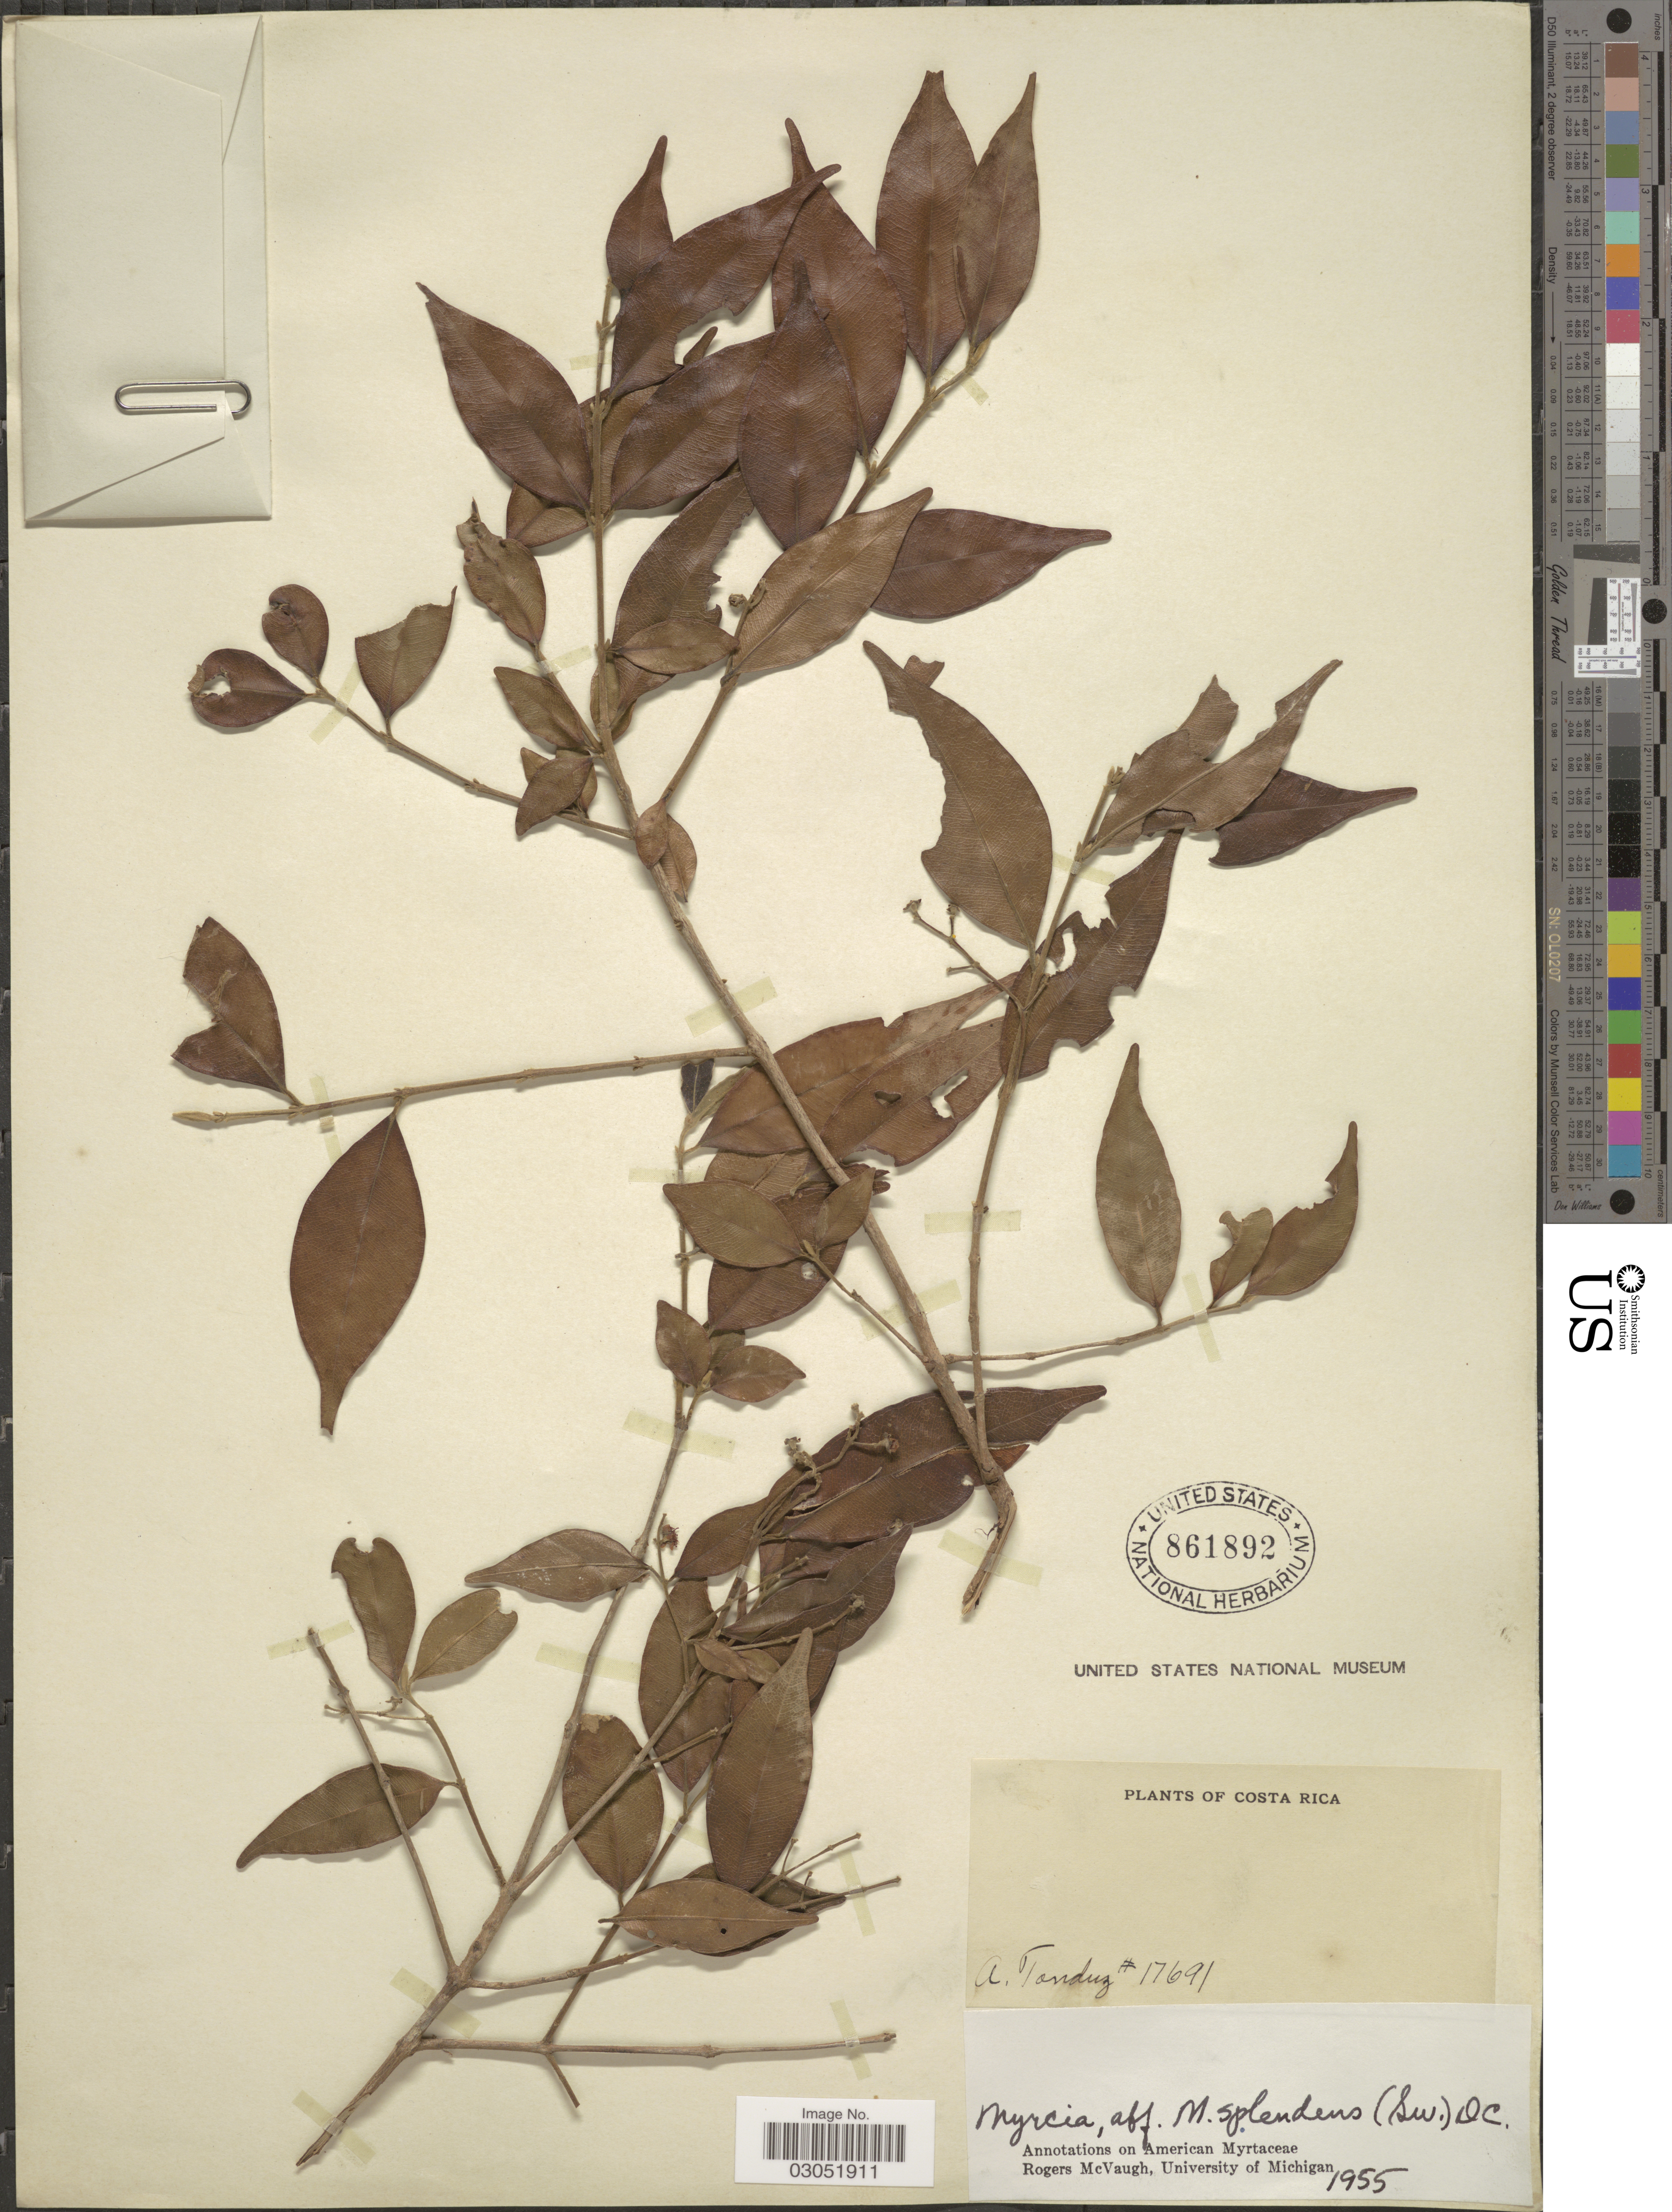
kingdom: Plantae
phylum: Tracheophyta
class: Magnoliopsida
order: Myrtales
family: Myrtaceae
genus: Myrcia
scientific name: Myrcia splendens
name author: (Sw.) DC.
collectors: A. Tonduz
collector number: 17691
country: Costa Rica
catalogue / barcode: US 861892